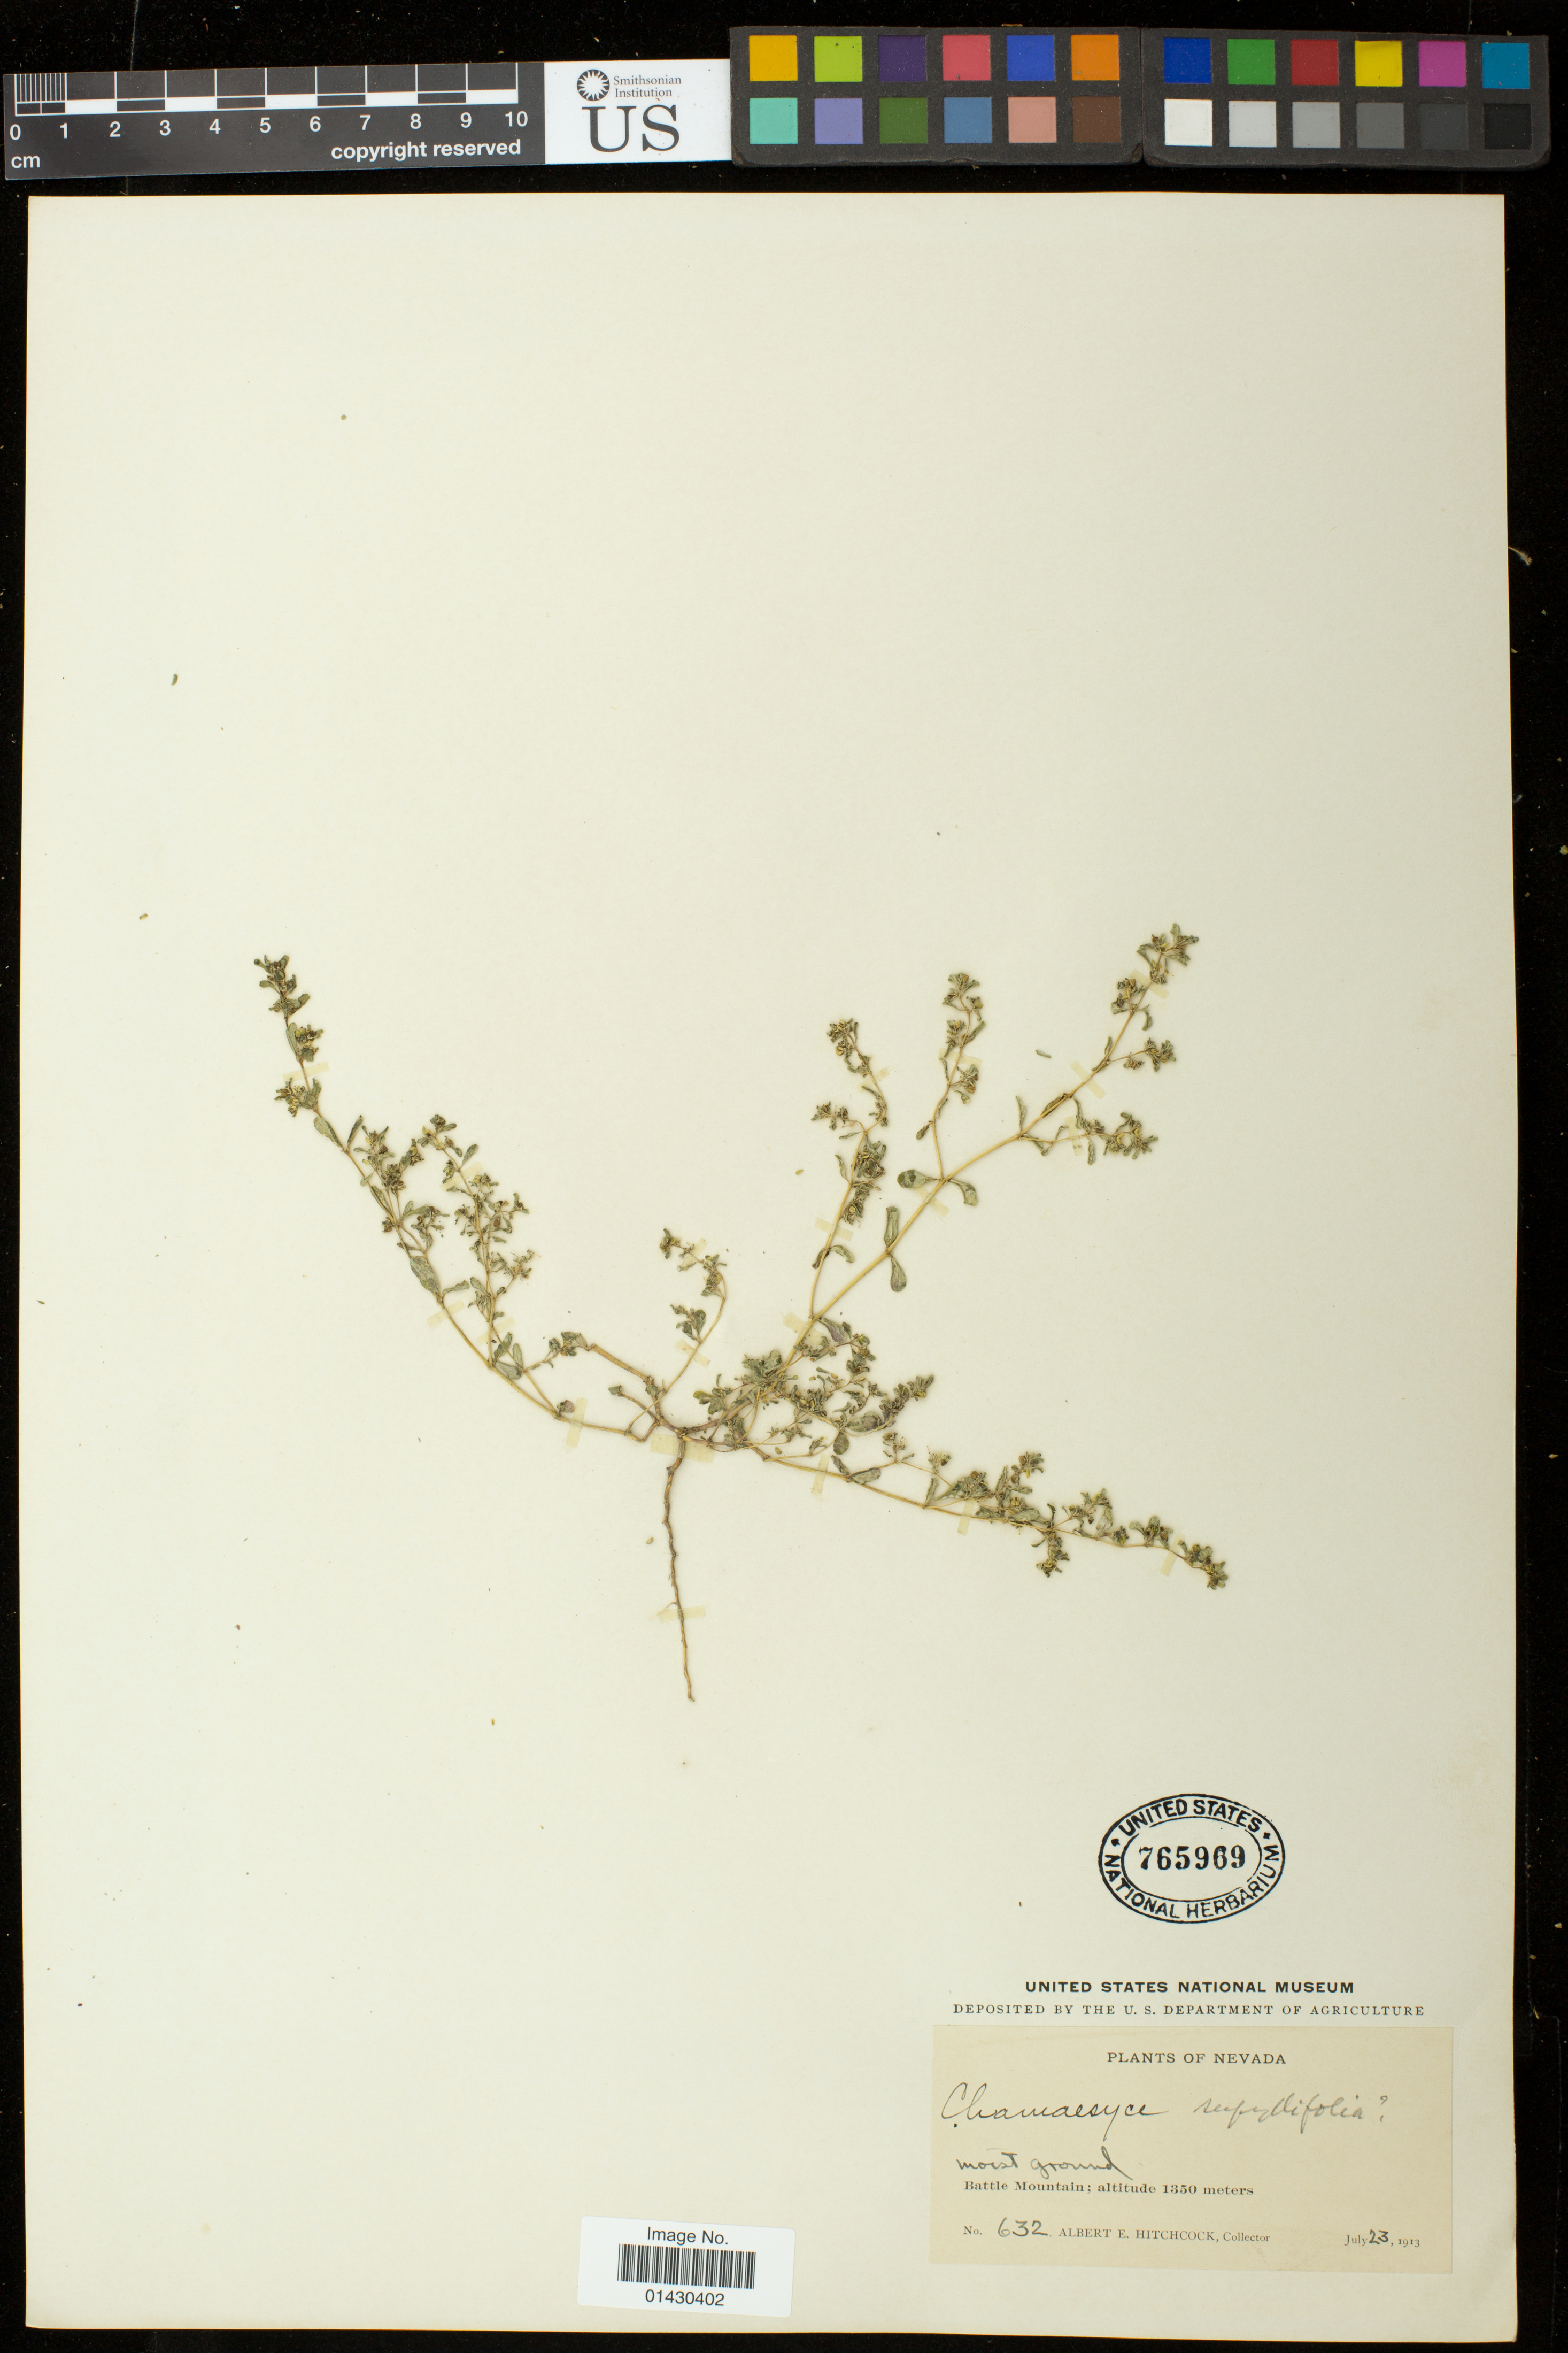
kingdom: Plantae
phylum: Tracheophyta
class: Magnoliopsida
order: Malpighiales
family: Euphorbiaceae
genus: Euphorbia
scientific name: Euphorbia serpillifolia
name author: Pers.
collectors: A. Hitchcock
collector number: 632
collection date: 1913-07-23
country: United States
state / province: Nevada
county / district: Lander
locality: Battle Mountain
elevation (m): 1350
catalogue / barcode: US 765969